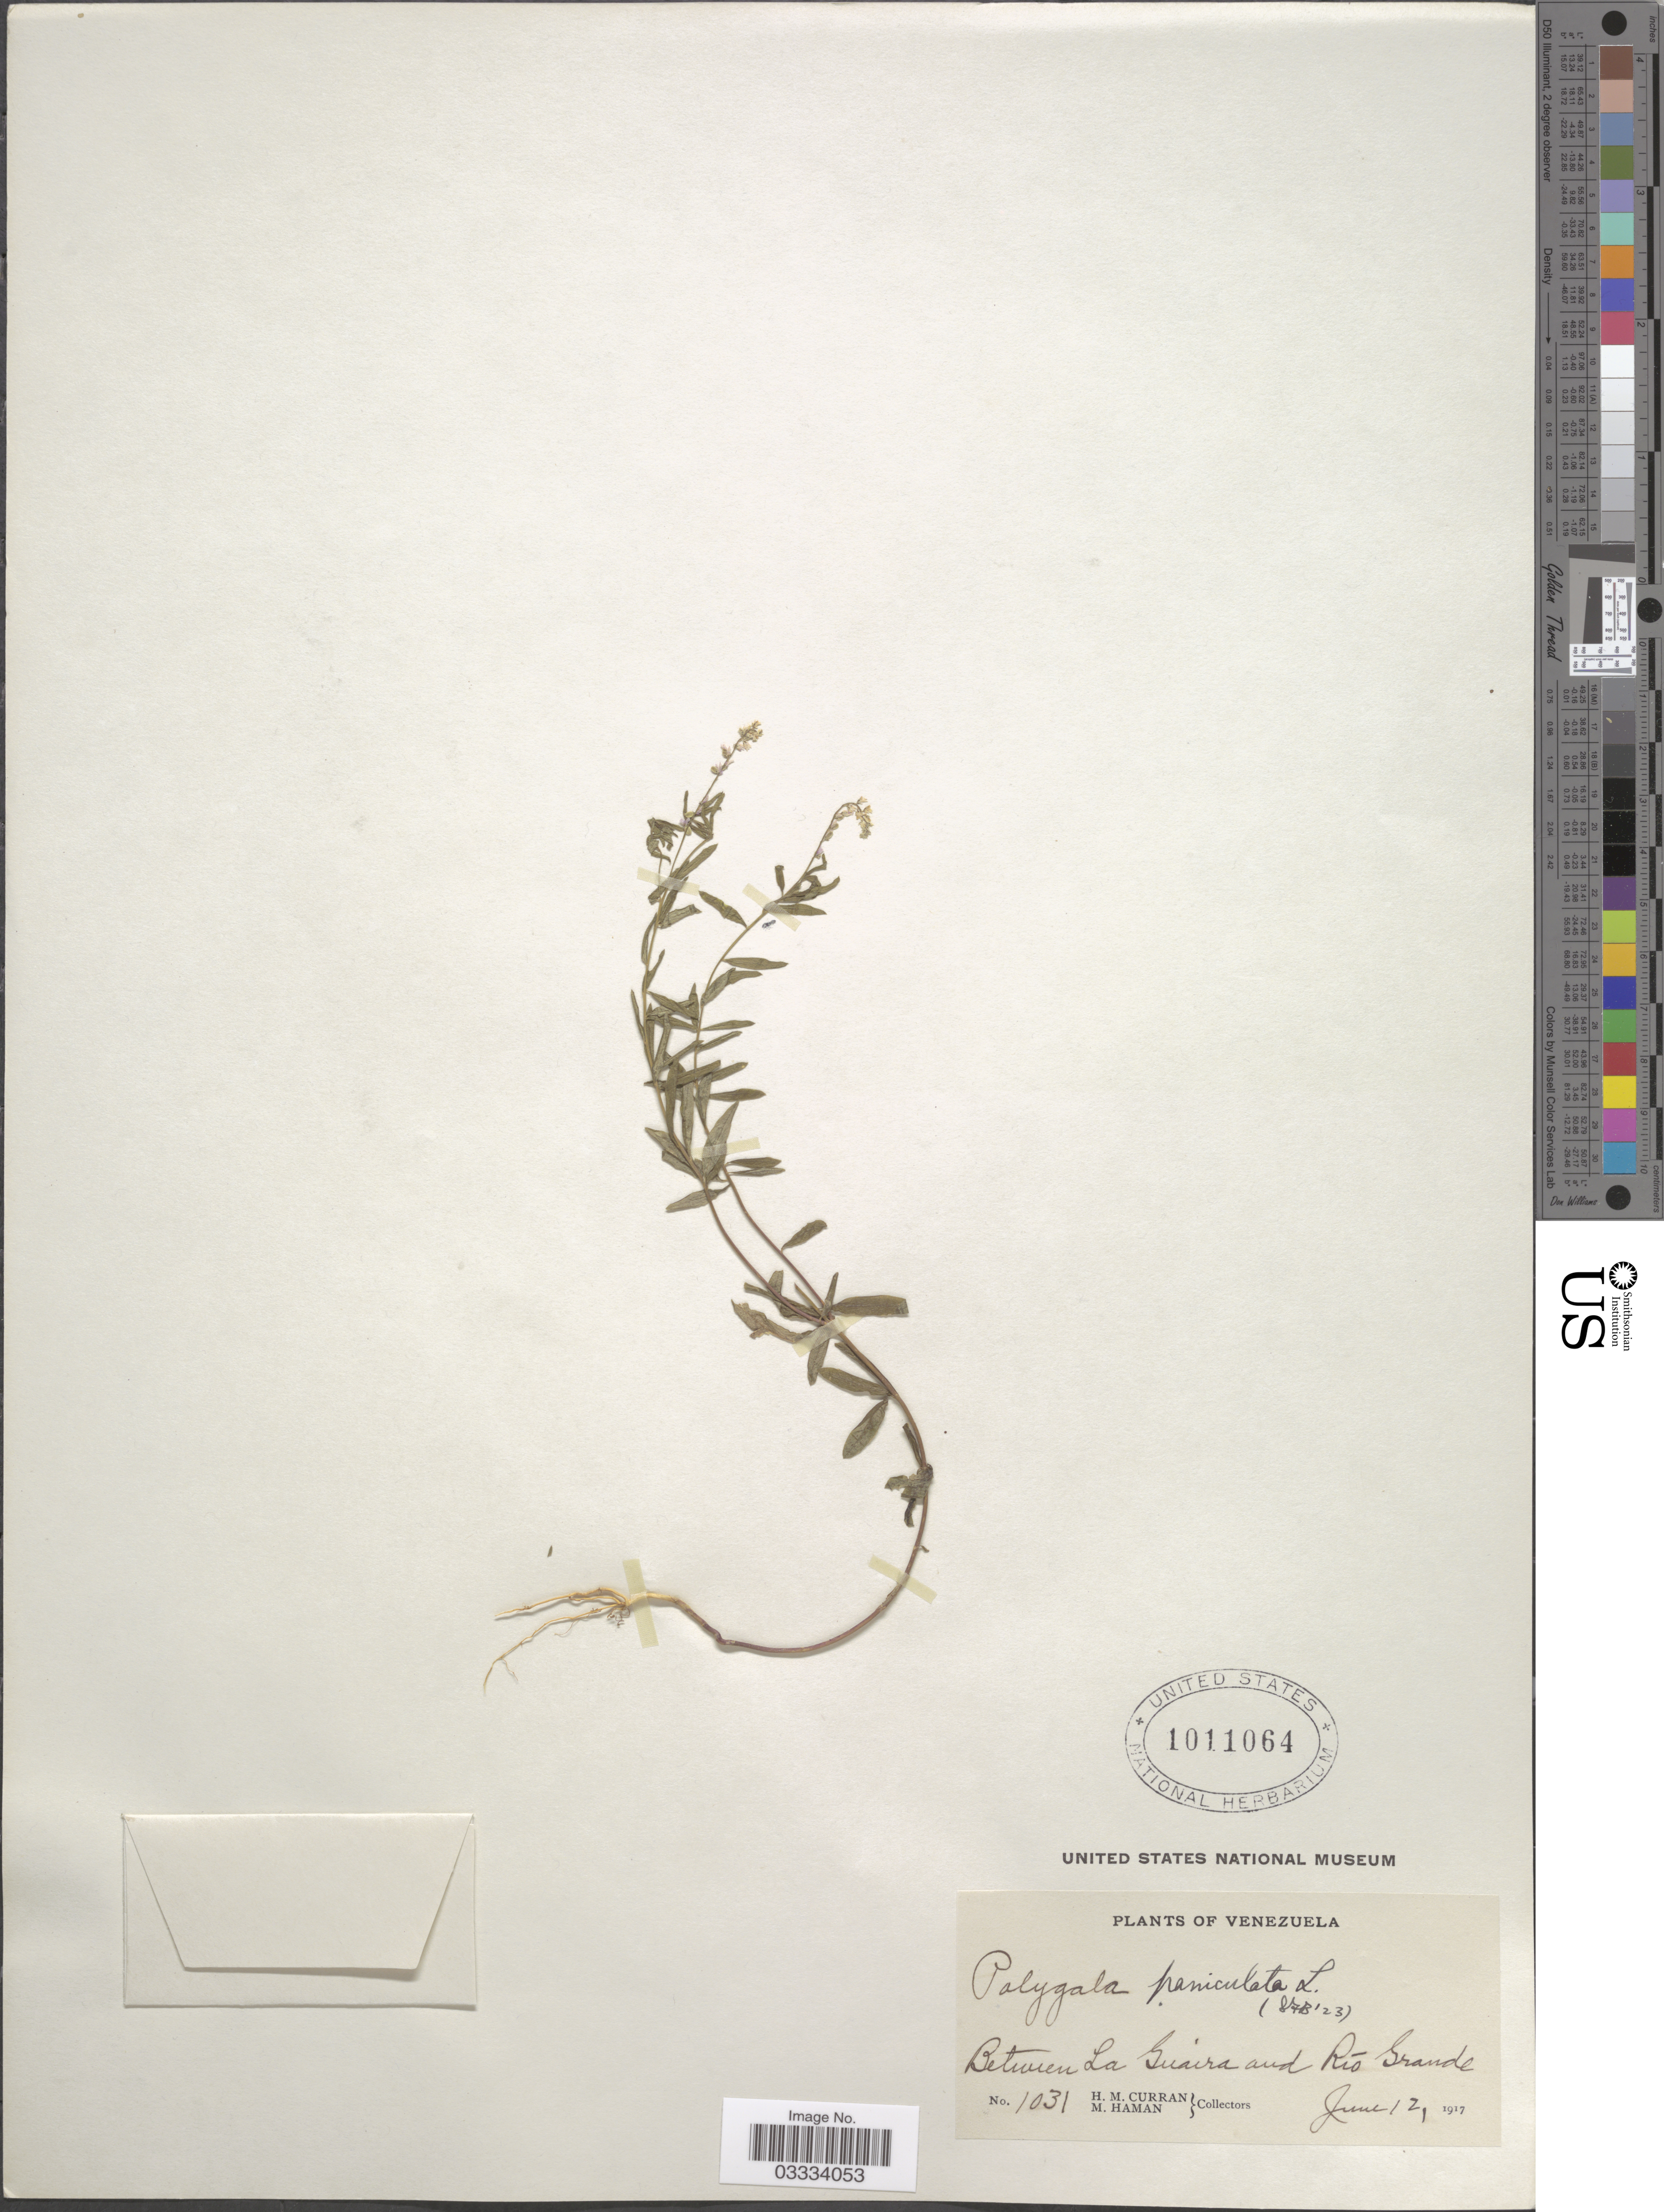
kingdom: Plantae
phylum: Tracheophyta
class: Magnoliopsida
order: Fabales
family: Polygalaceae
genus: Polygala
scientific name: Polygala paniculata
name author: L.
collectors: H. M. Curran & M. Haman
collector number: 1031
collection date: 1917-06-12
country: Venezuela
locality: Between La Guaira and Río Grande.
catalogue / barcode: US 1011064